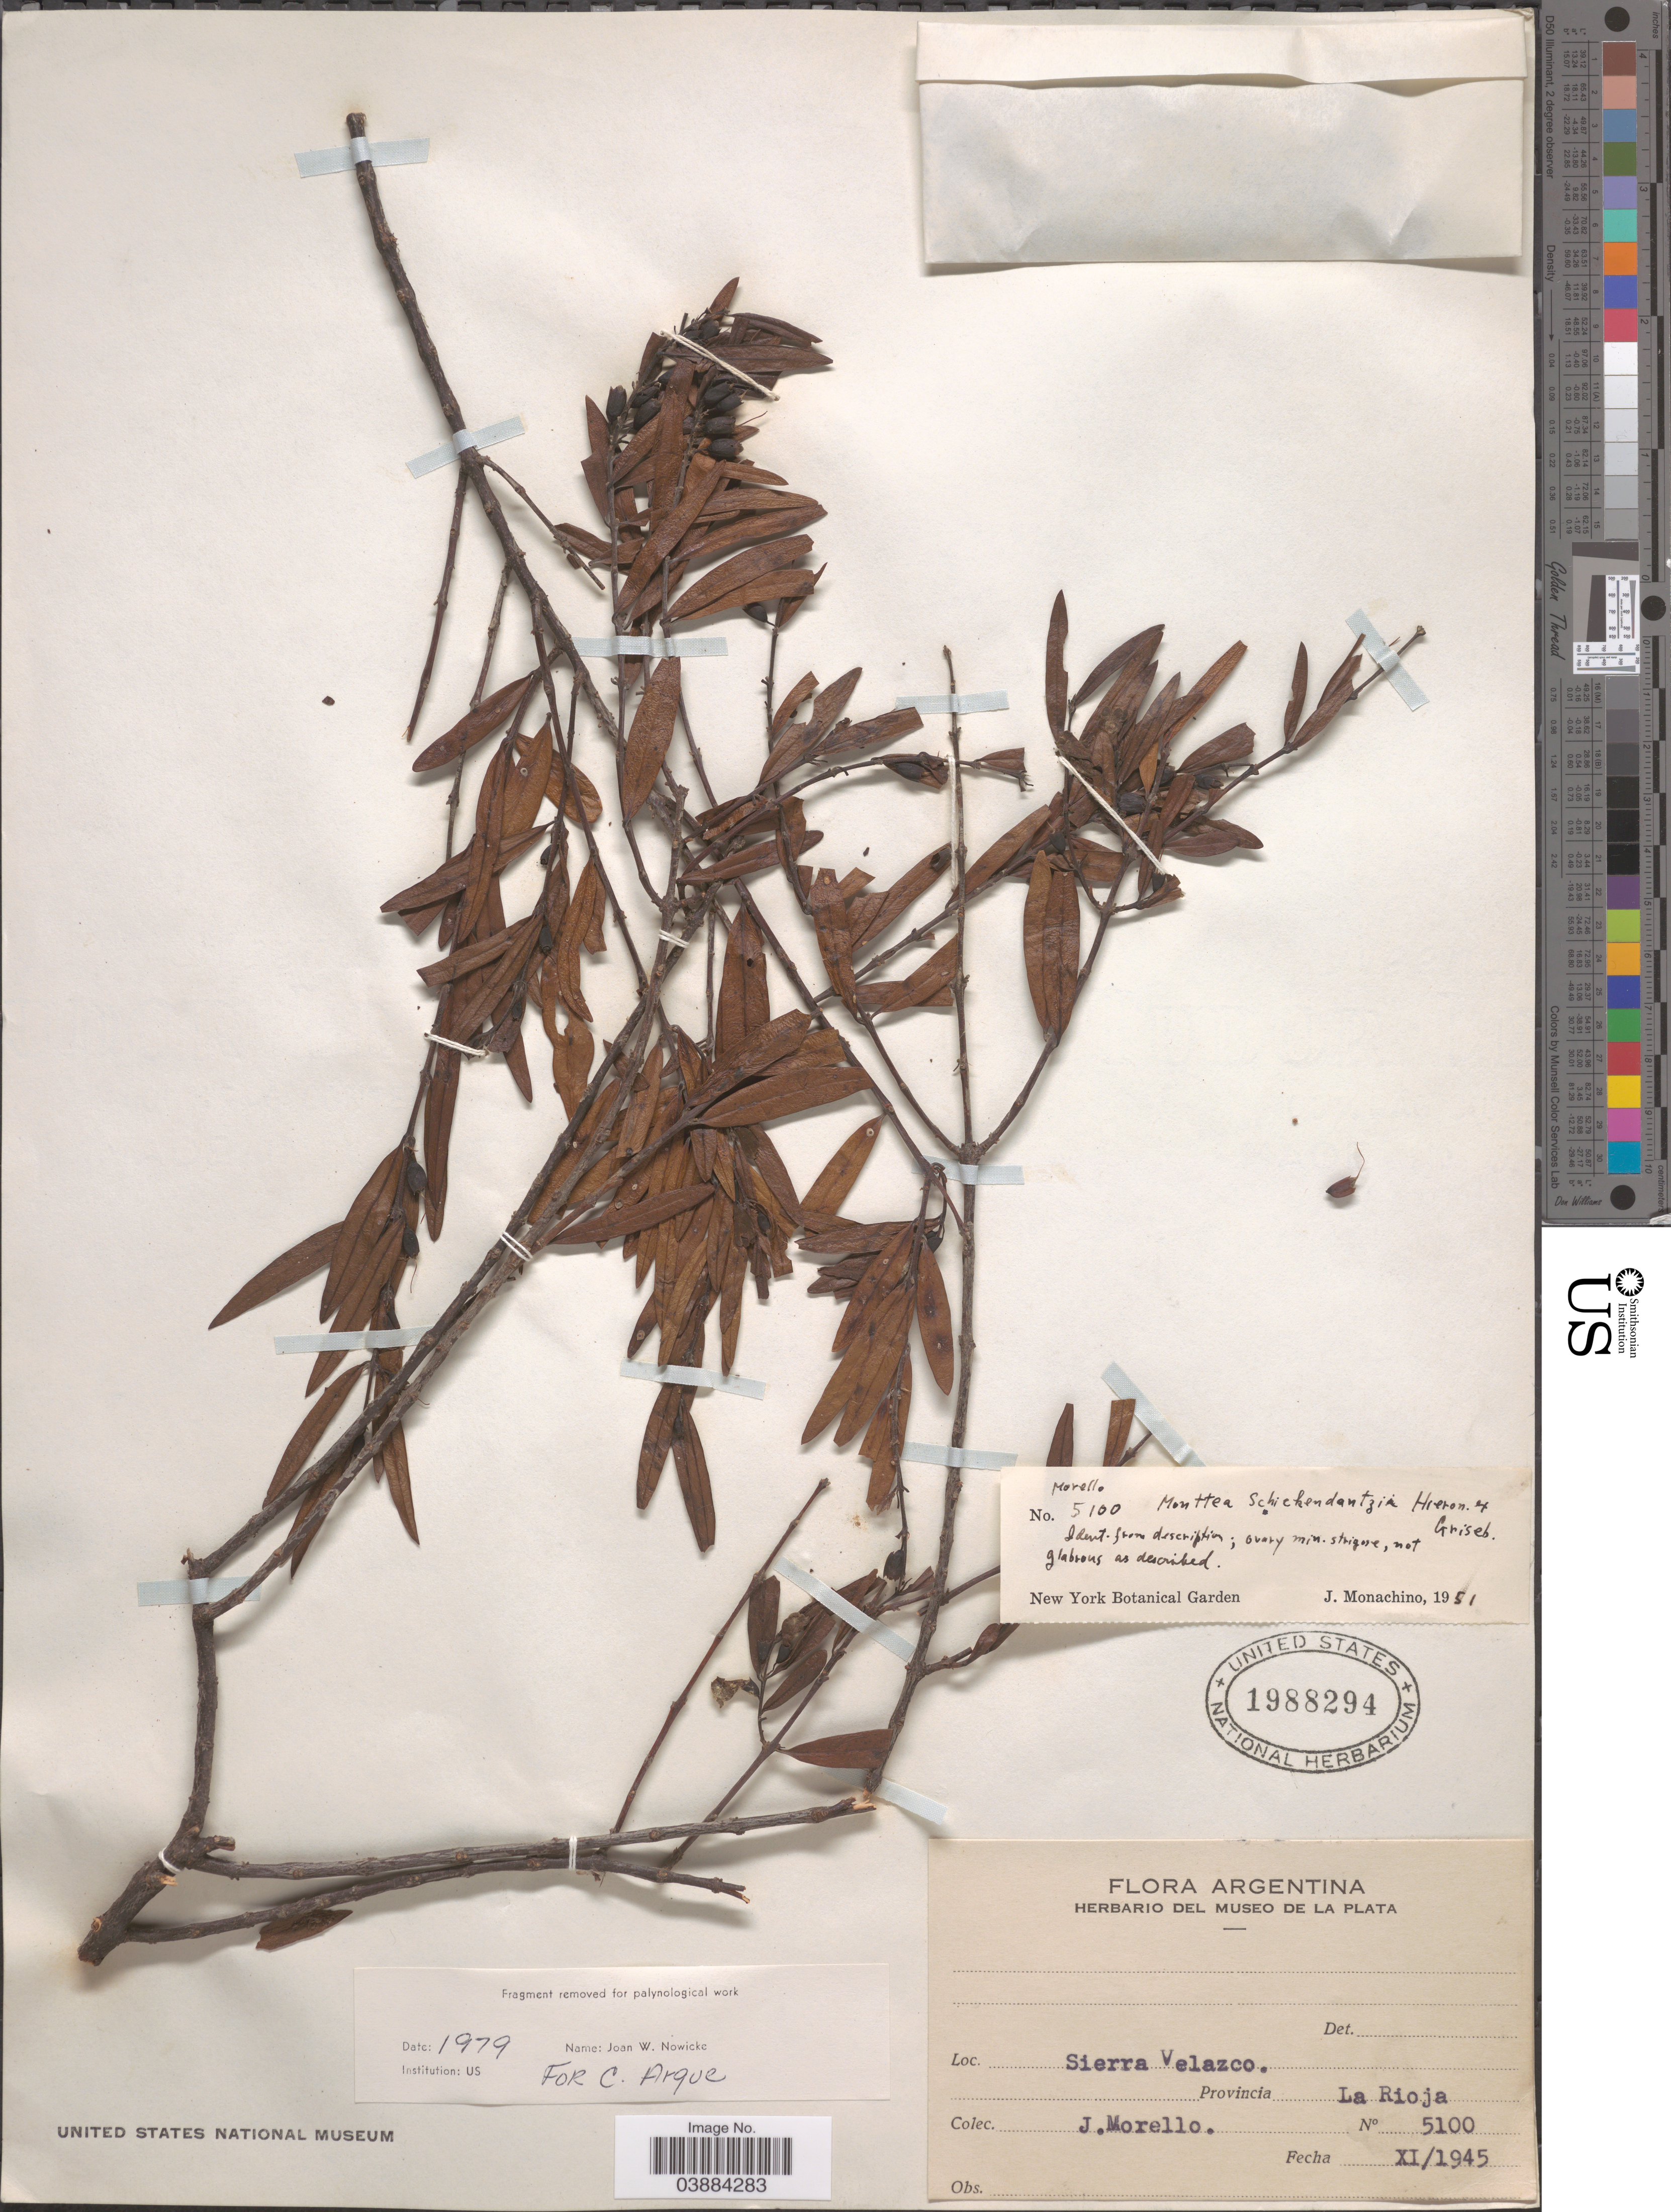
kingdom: Plantae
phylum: Tracheophyta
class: Magnoliopsida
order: Lamiales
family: Plantaginaceae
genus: Monttea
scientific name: Monttea schickendantzii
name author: Griseb.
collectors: J. Morello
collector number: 5100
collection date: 1945-11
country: Argentina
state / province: La Rioja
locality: Sierra Velazco.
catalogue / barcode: US 1988294